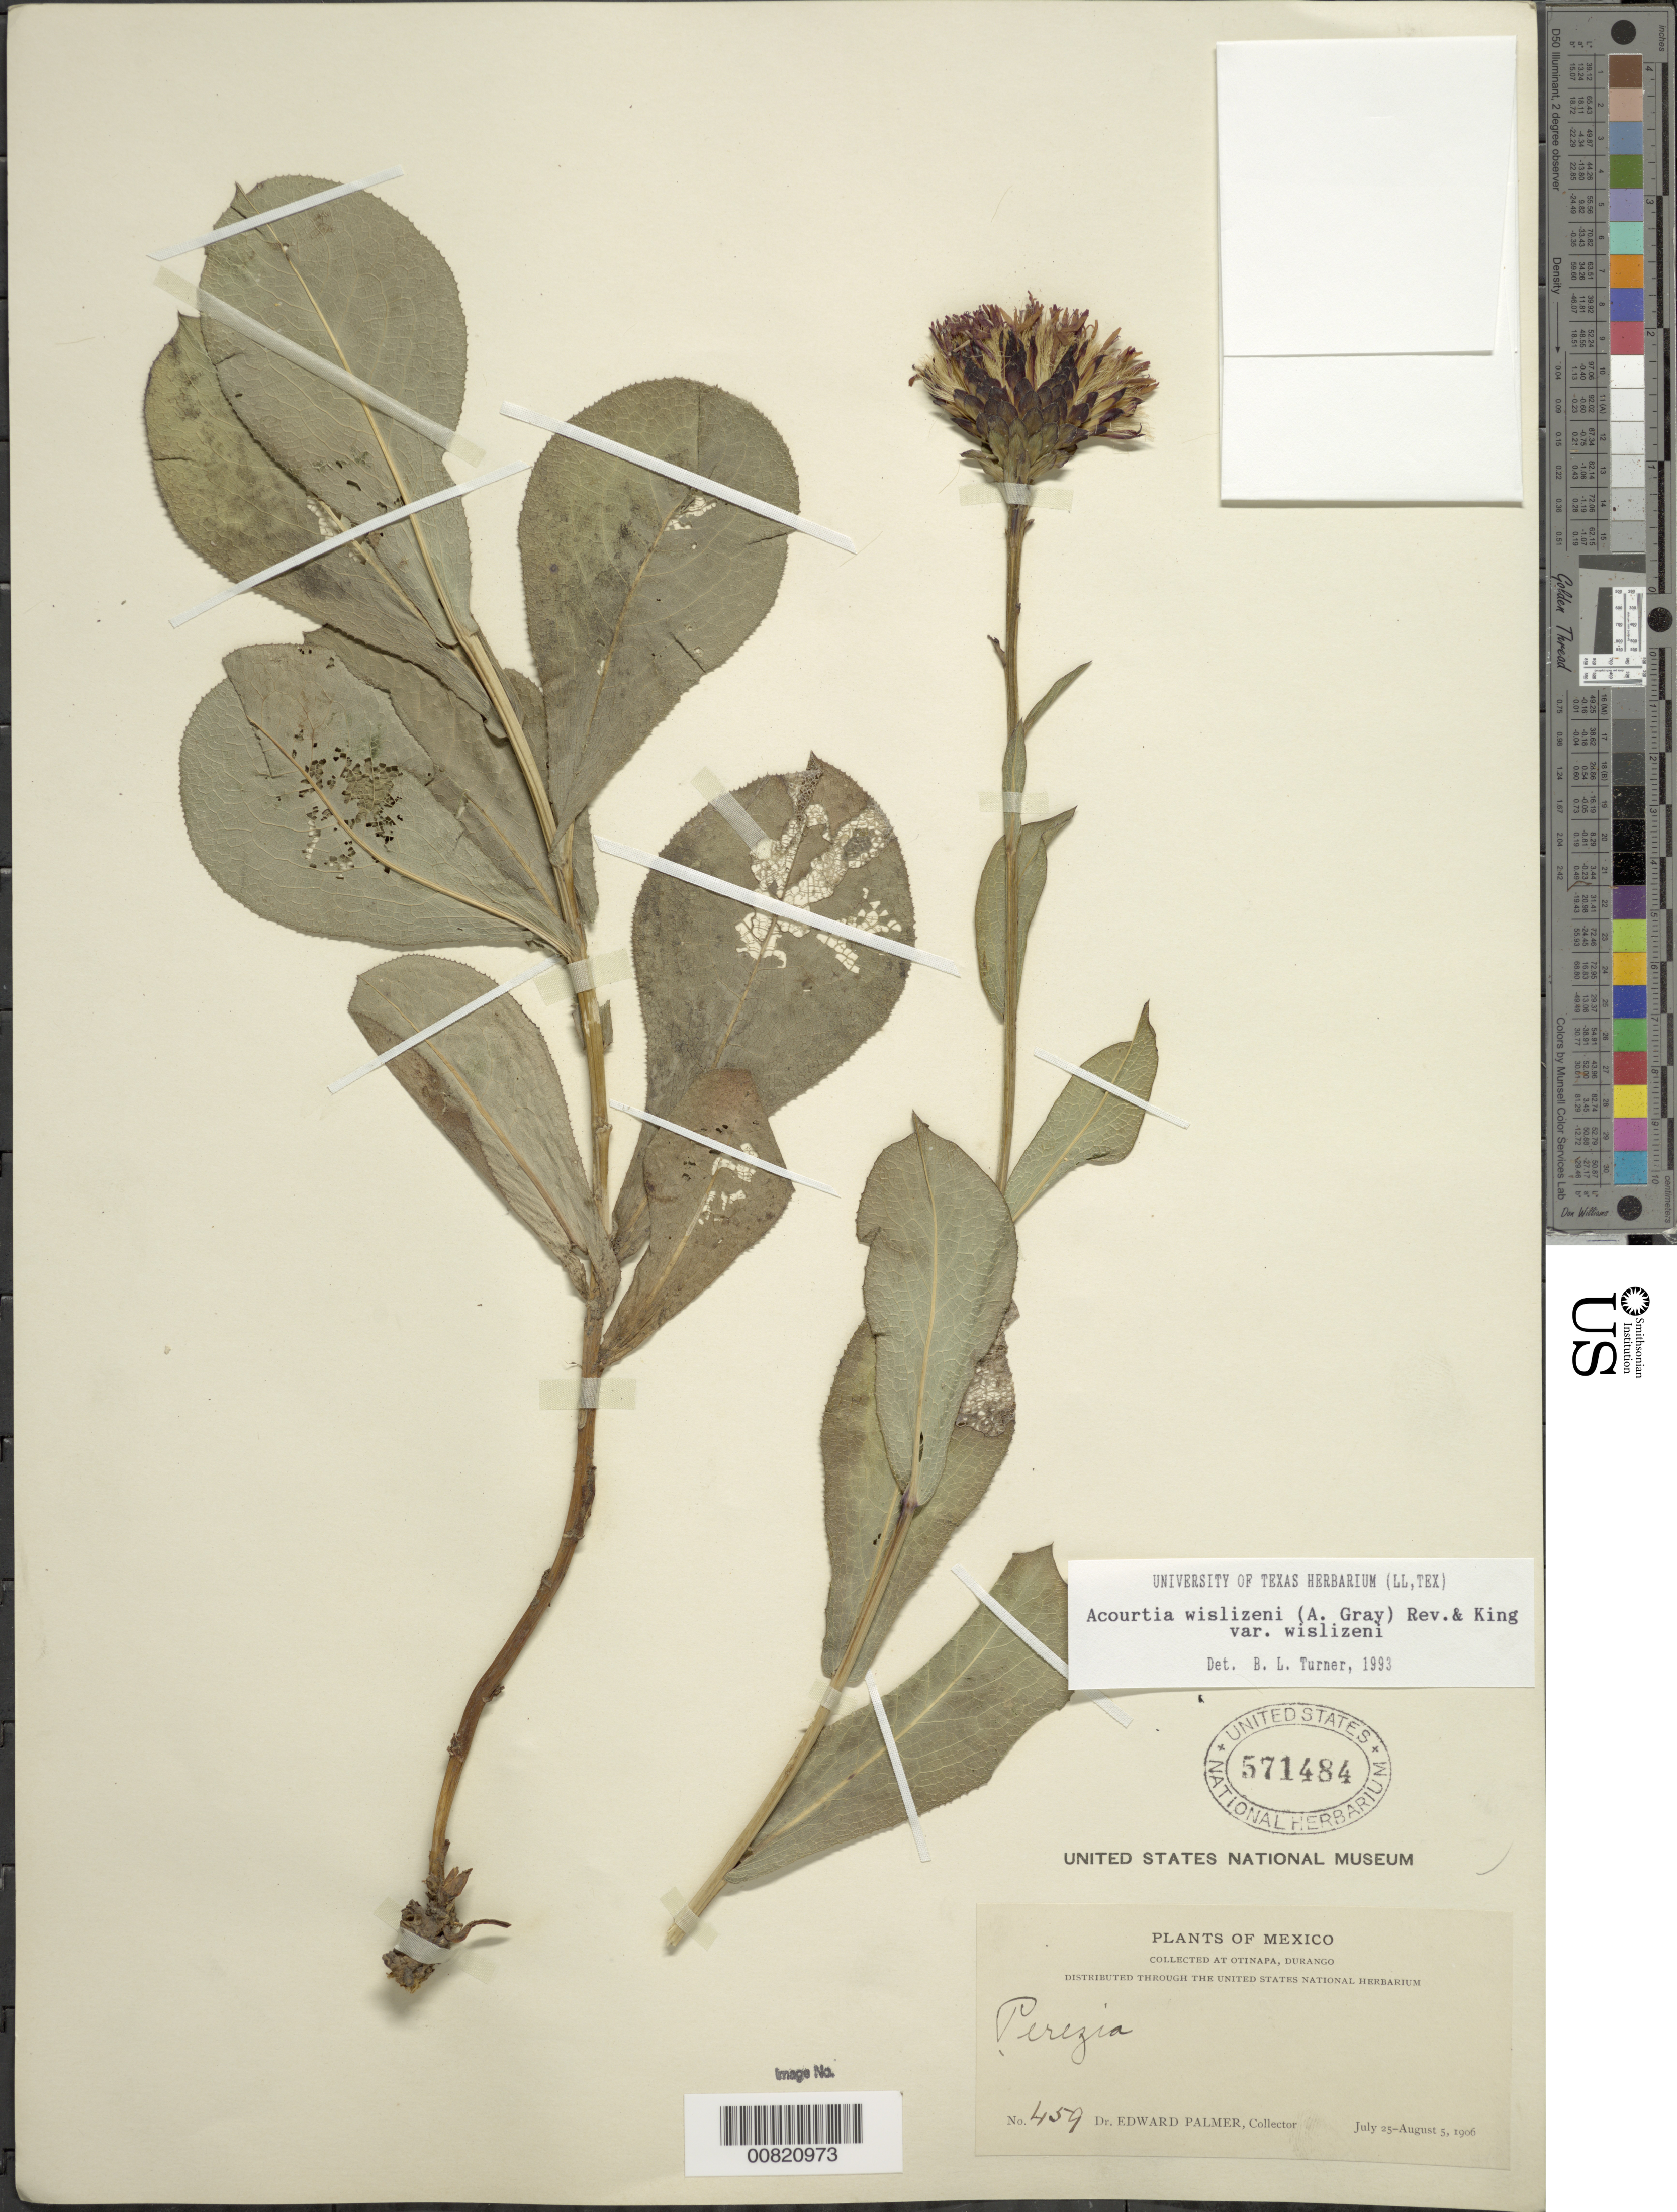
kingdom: Plantae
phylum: Tracheophyta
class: Magnoliopsida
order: Asterales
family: Asteraceae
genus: Acourtia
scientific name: Acourtia wislizenii var. wislizenii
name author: (A. Gray) Reveal & R.M. King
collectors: E. Palmer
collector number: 459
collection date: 1906-07-25/1906-08-05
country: Mexico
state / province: Durango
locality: Otinapa, Perezia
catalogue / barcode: US 571484